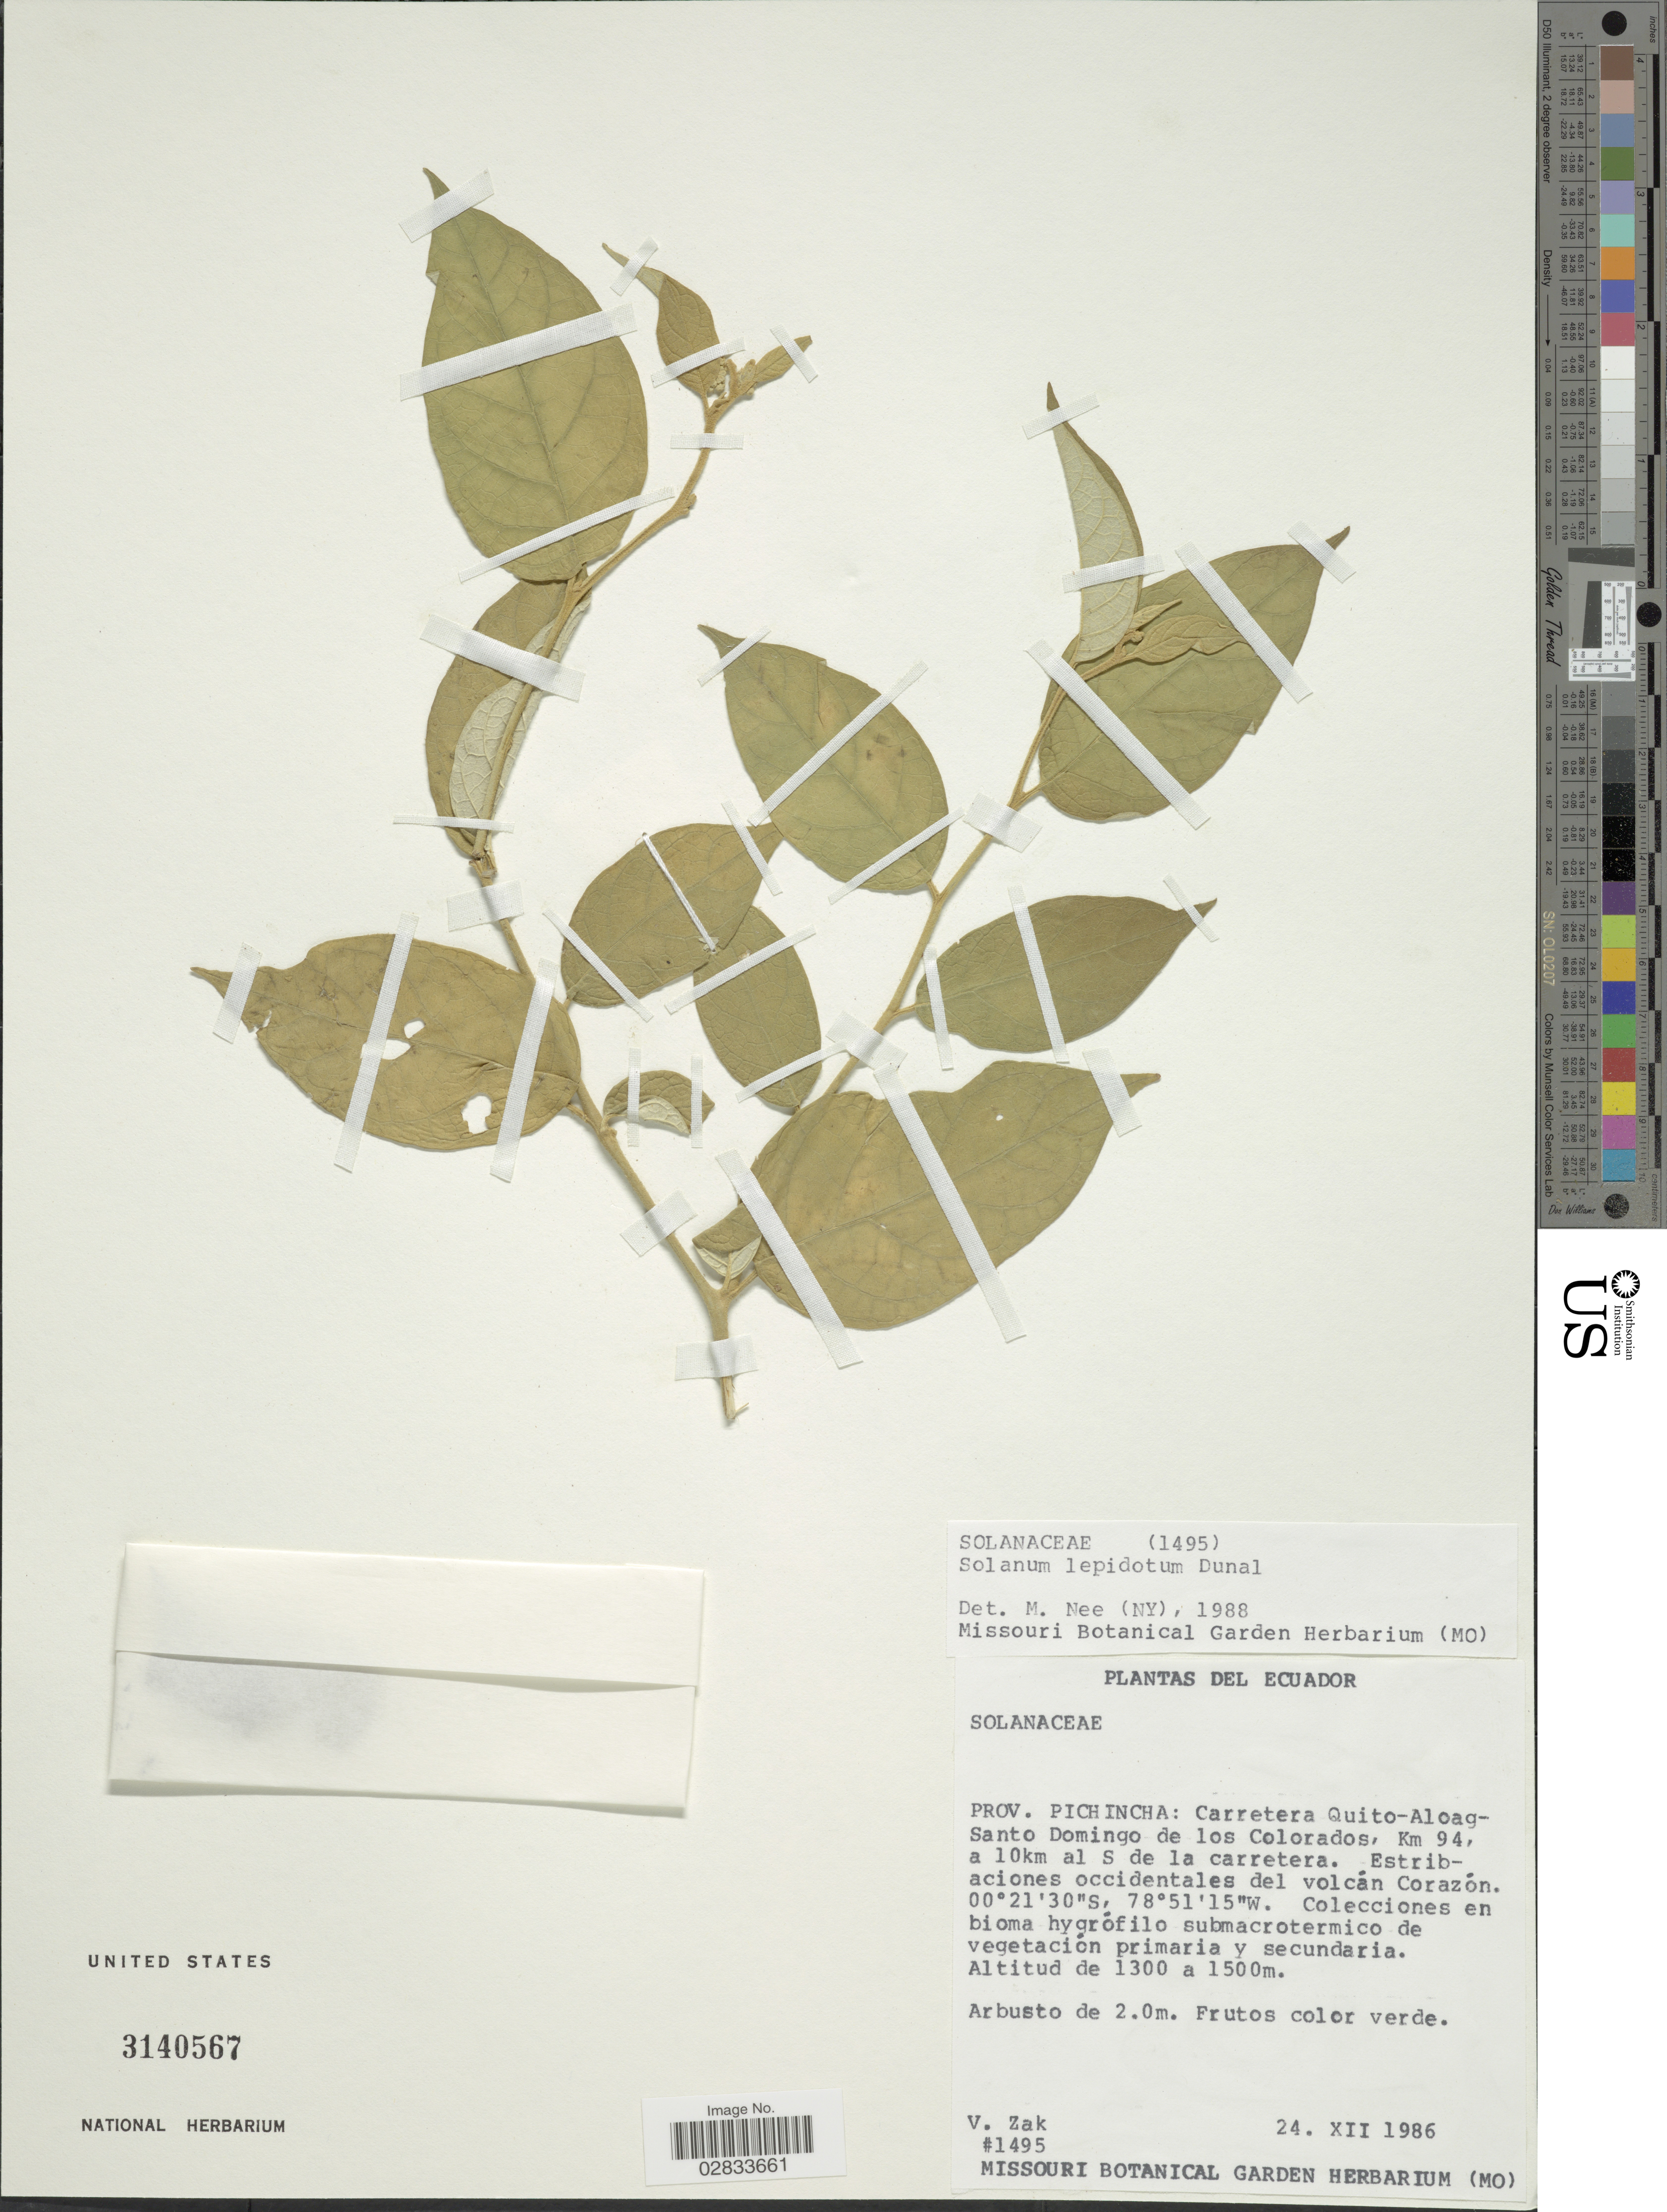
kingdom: Plantae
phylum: Tracheophyta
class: Magnoliopsida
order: Solanales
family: Solanaceae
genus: Solanum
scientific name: Solanum lepidotum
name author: Humb. & Bonpl. ex Dunal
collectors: V. Zak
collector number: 1495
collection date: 1986-12-24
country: Ecuador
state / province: Pichincha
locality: Prov. Pichincha: Carretera Quito-Aloag-Santo Domingo de los Colorados, Km 94, a 10km al S de la carretera, Estribaciones occidentales del volcán Corazón.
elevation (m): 1300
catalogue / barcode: US 3140567